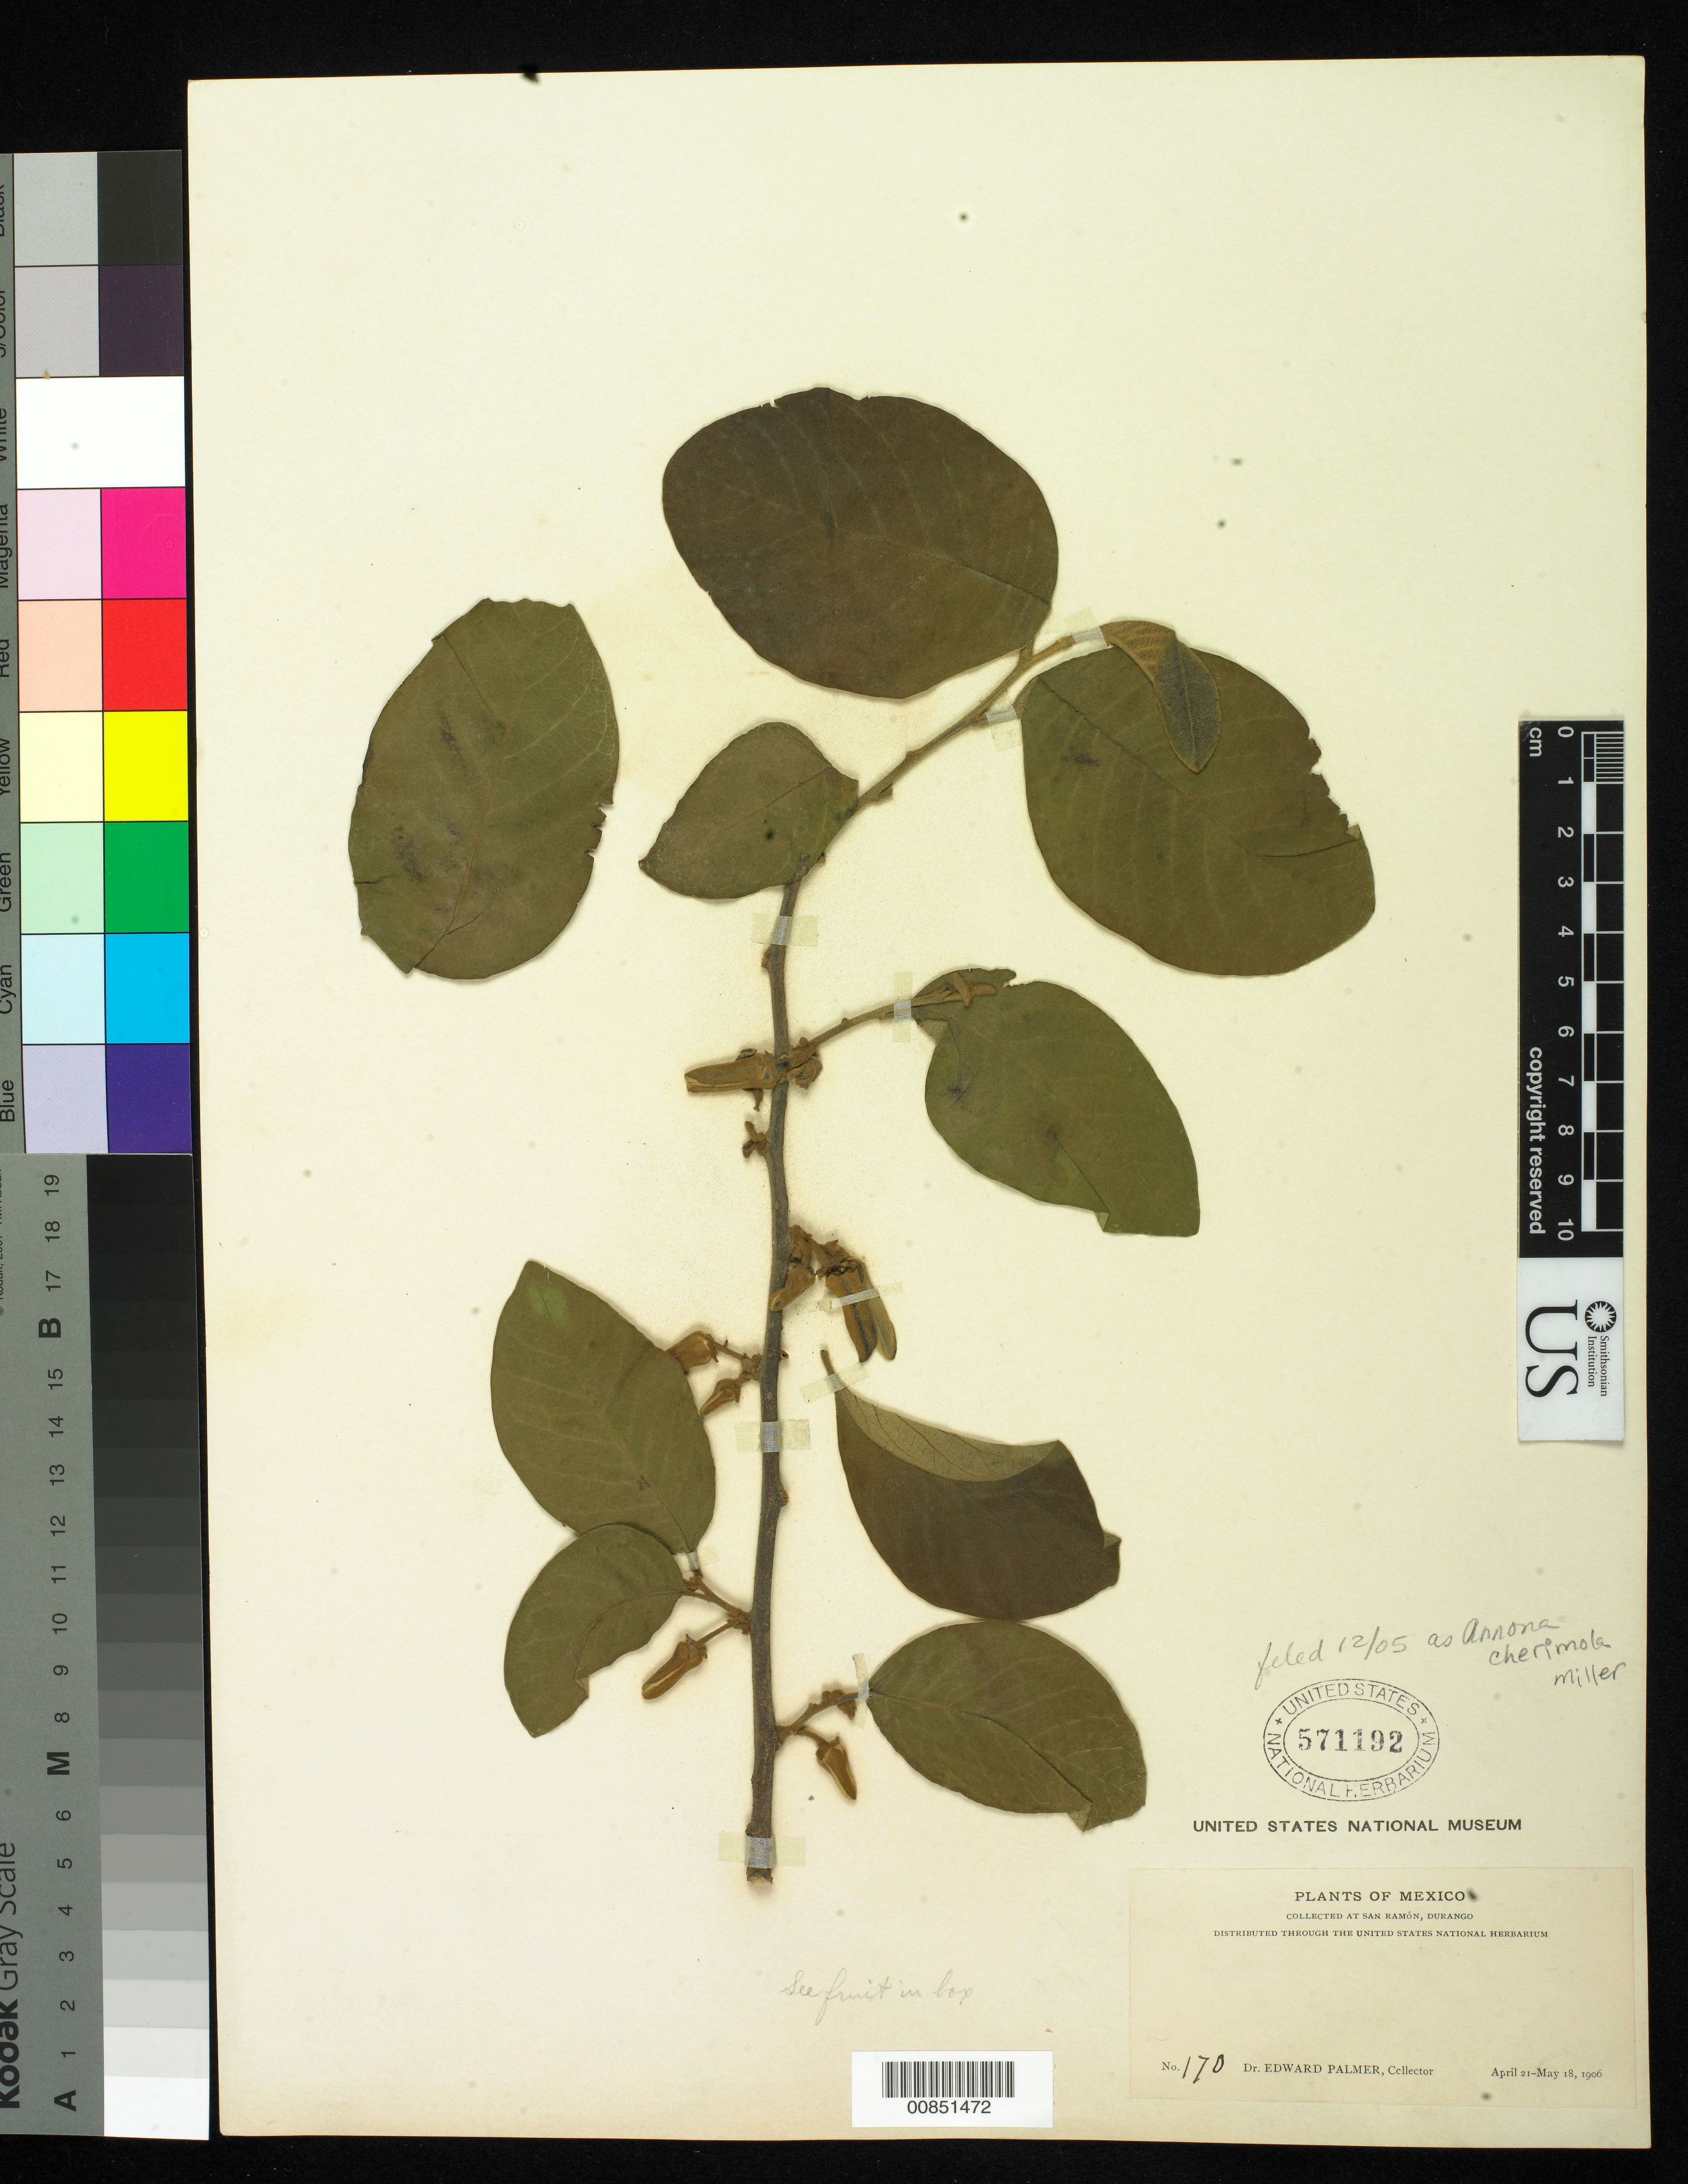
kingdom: Plantae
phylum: Tracheophyta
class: Magnoliopsida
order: Magnoliales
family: Annonaceae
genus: Annona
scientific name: Annona cherimola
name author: Mill.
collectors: E. Palmer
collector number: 170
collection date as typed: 21 Apr 1906 to 18 May 1906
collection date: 1906-04-21/1906-05-18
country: Mexico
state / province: Durango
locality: San Ramón, Durango.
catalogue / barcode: US 571192